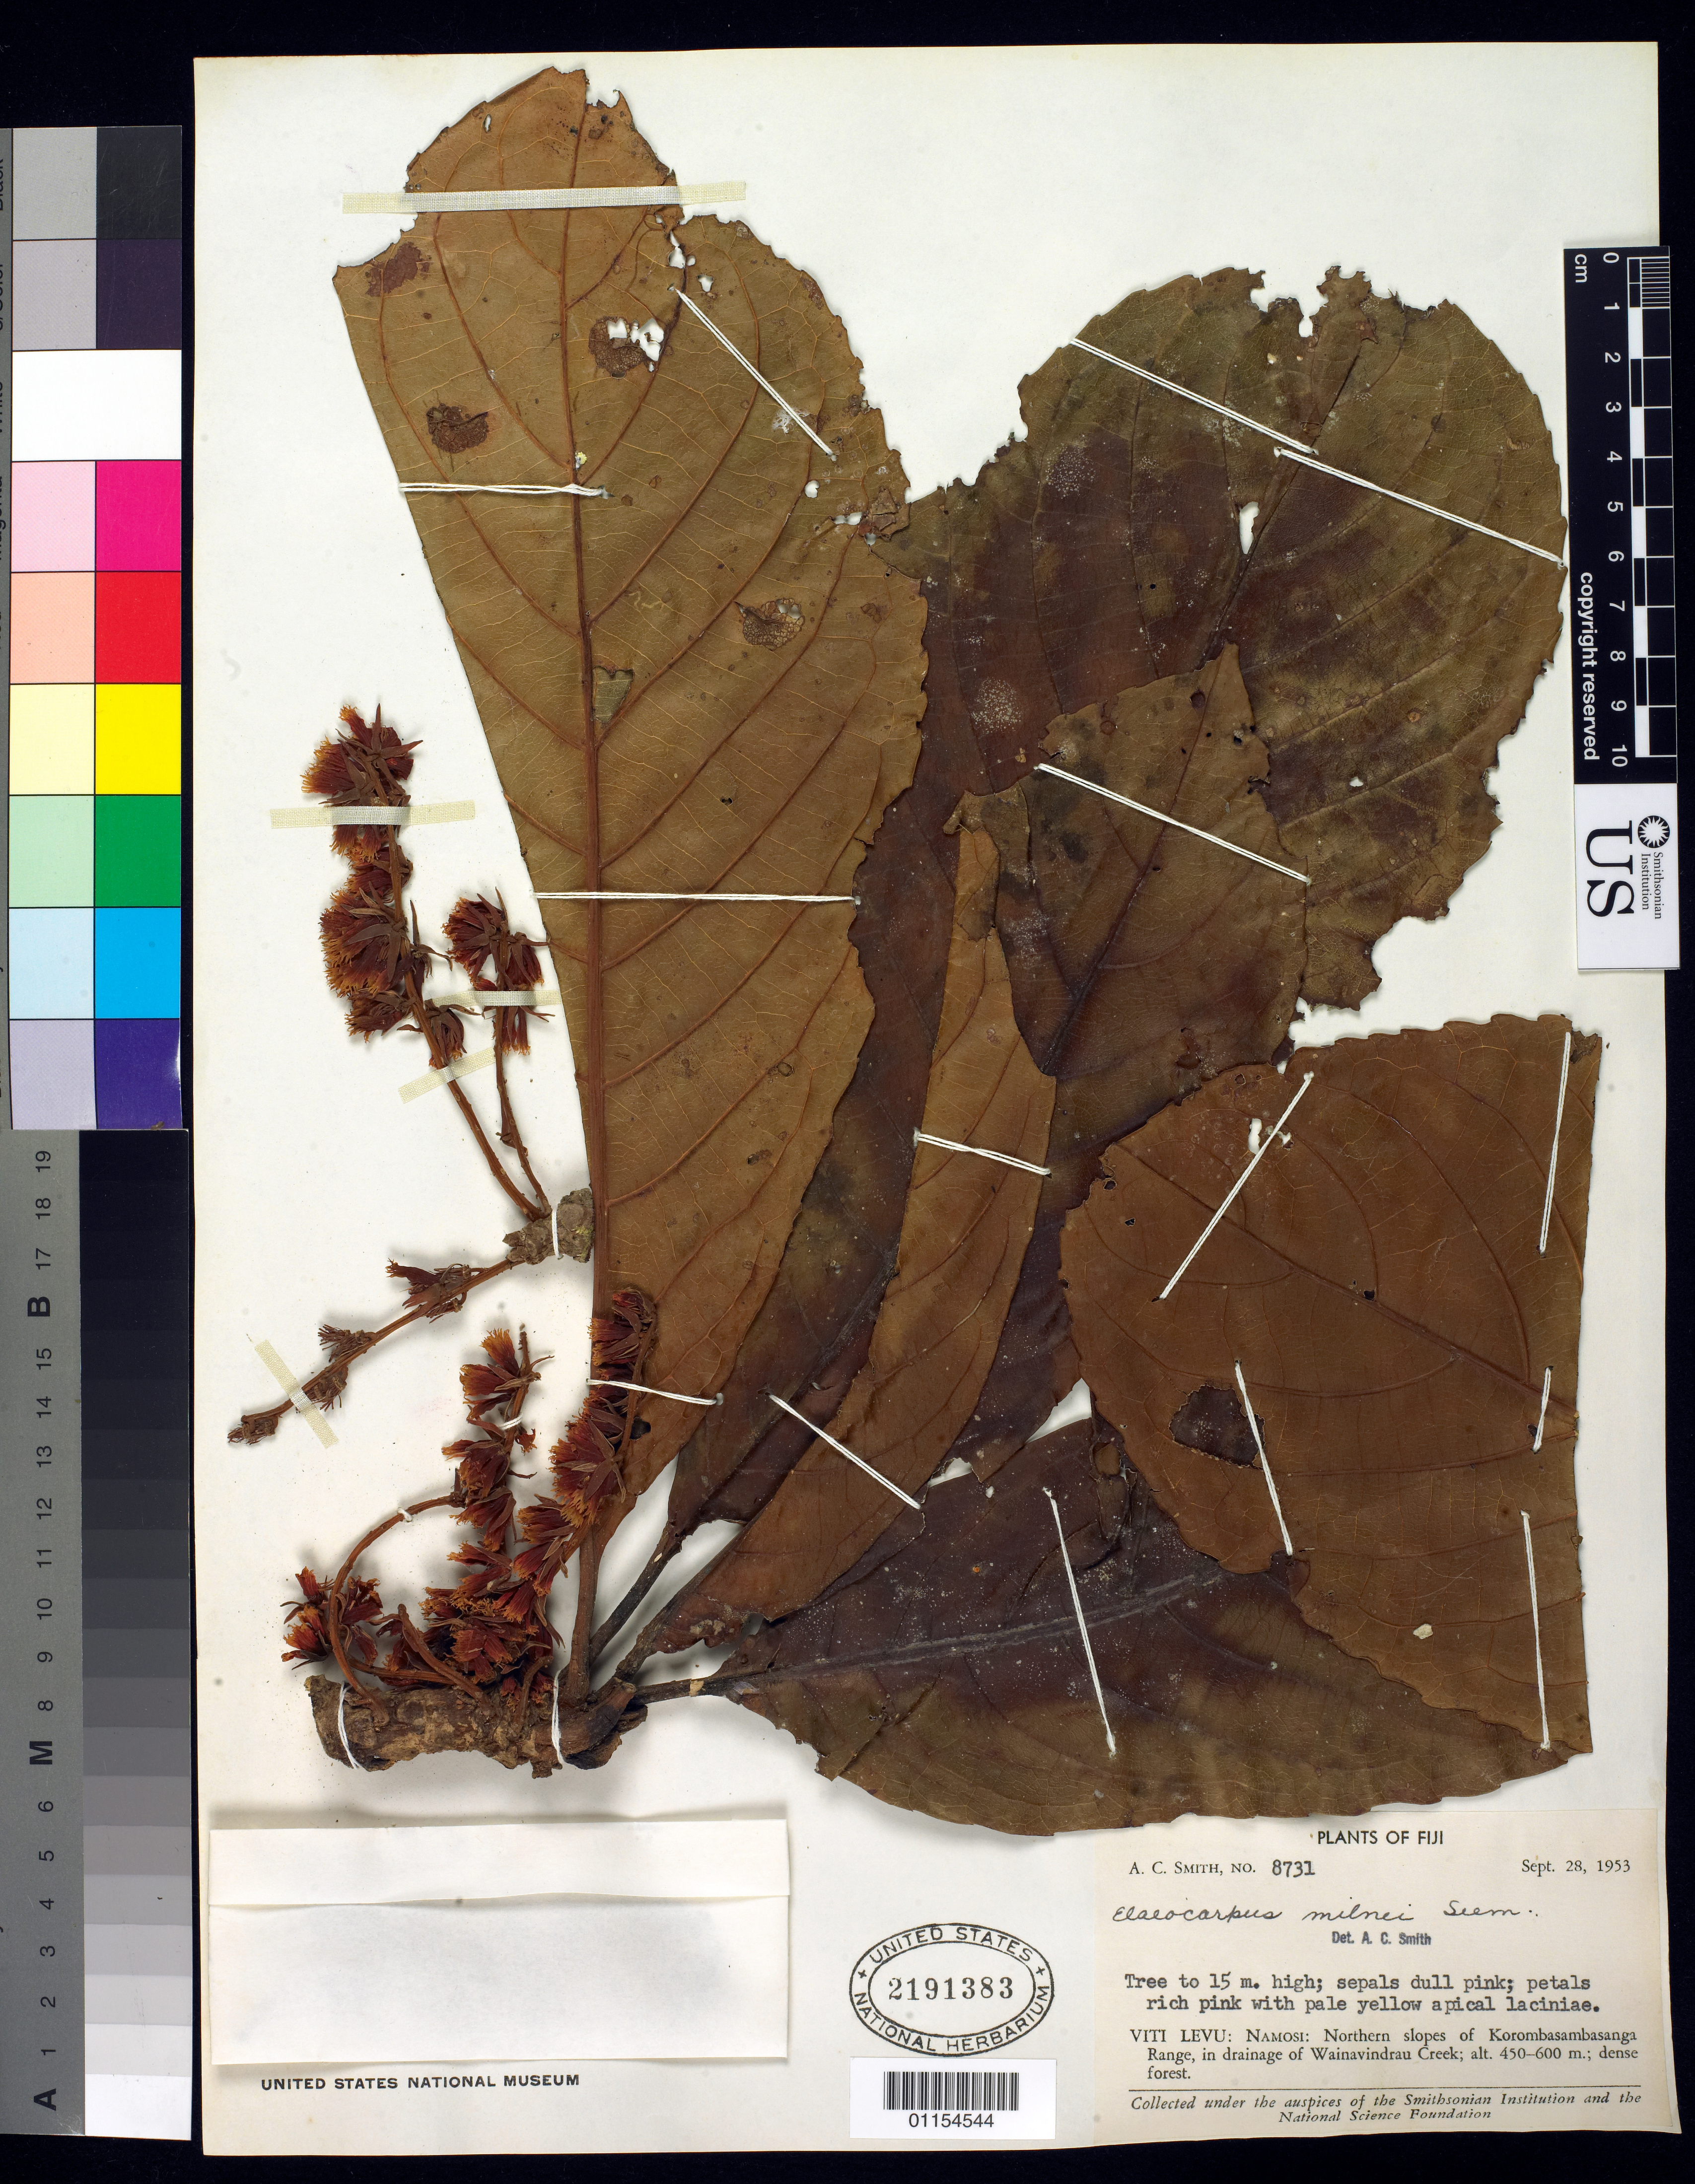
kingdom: Plantae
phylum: Tracheophyta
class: Magnoliopsida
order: Oxalidales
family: Elaeocarpaceae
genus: Elaeocarpus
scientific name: Elaeocarpus milnei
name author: Seem.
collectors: A. C. Smith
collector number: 8731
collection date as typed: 28 Sep 1953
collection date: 1953-09-28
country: Fiji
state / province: Namosi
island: Viti Levu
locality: Namosi, northern slopes of korombasambasanga range, in drainage of wainavindrau creek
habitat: Dense forest.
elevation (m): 450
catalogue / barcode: US 2191383